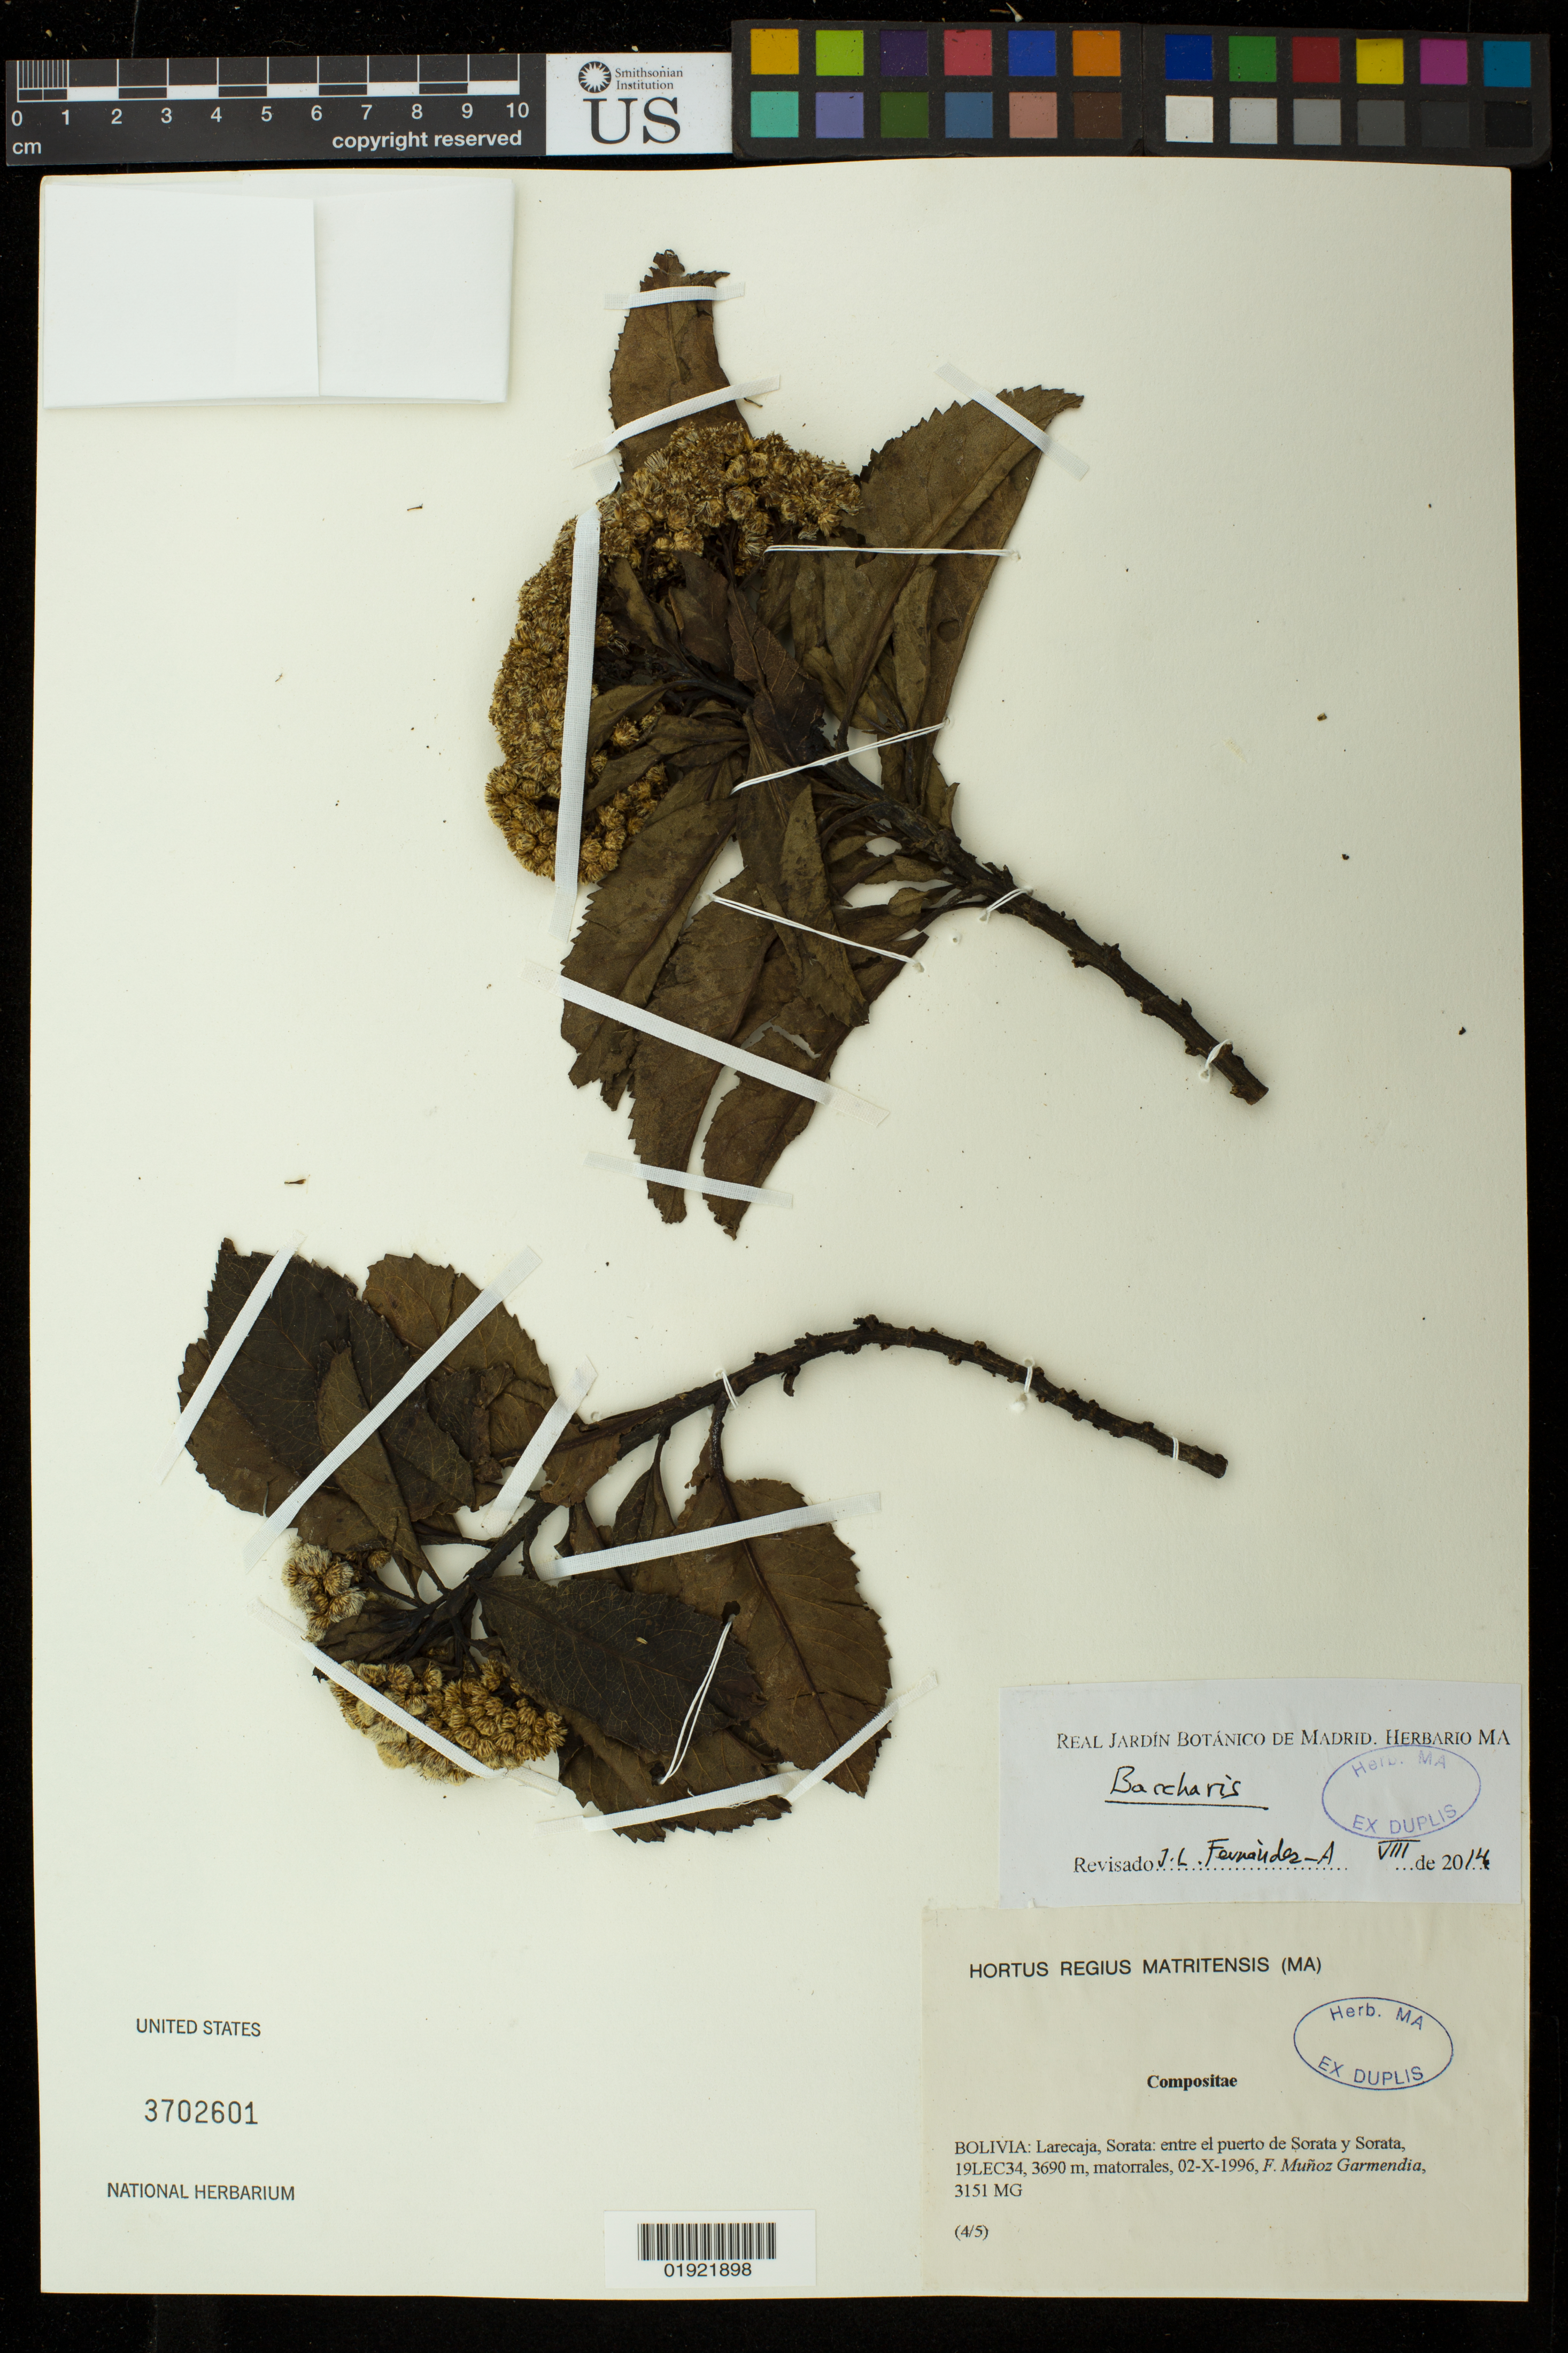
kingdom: Plantae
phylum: Tracheophyta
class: Magnoliopsida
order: Asterales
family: Asteraceae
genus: Baccharis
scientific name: Baccharis sp.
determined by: Fernández-Alonso, J. L.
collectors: F. Muñoz Garmendia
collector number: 3151 MG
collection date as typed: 02-X-1996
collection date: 1996-10-02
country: Bolivia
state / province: La Páz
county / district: Larecaja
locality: Sorata: entre el puerto de Sorata y Sorata, 19LEC34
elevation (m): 3690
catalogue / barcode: US 3702601